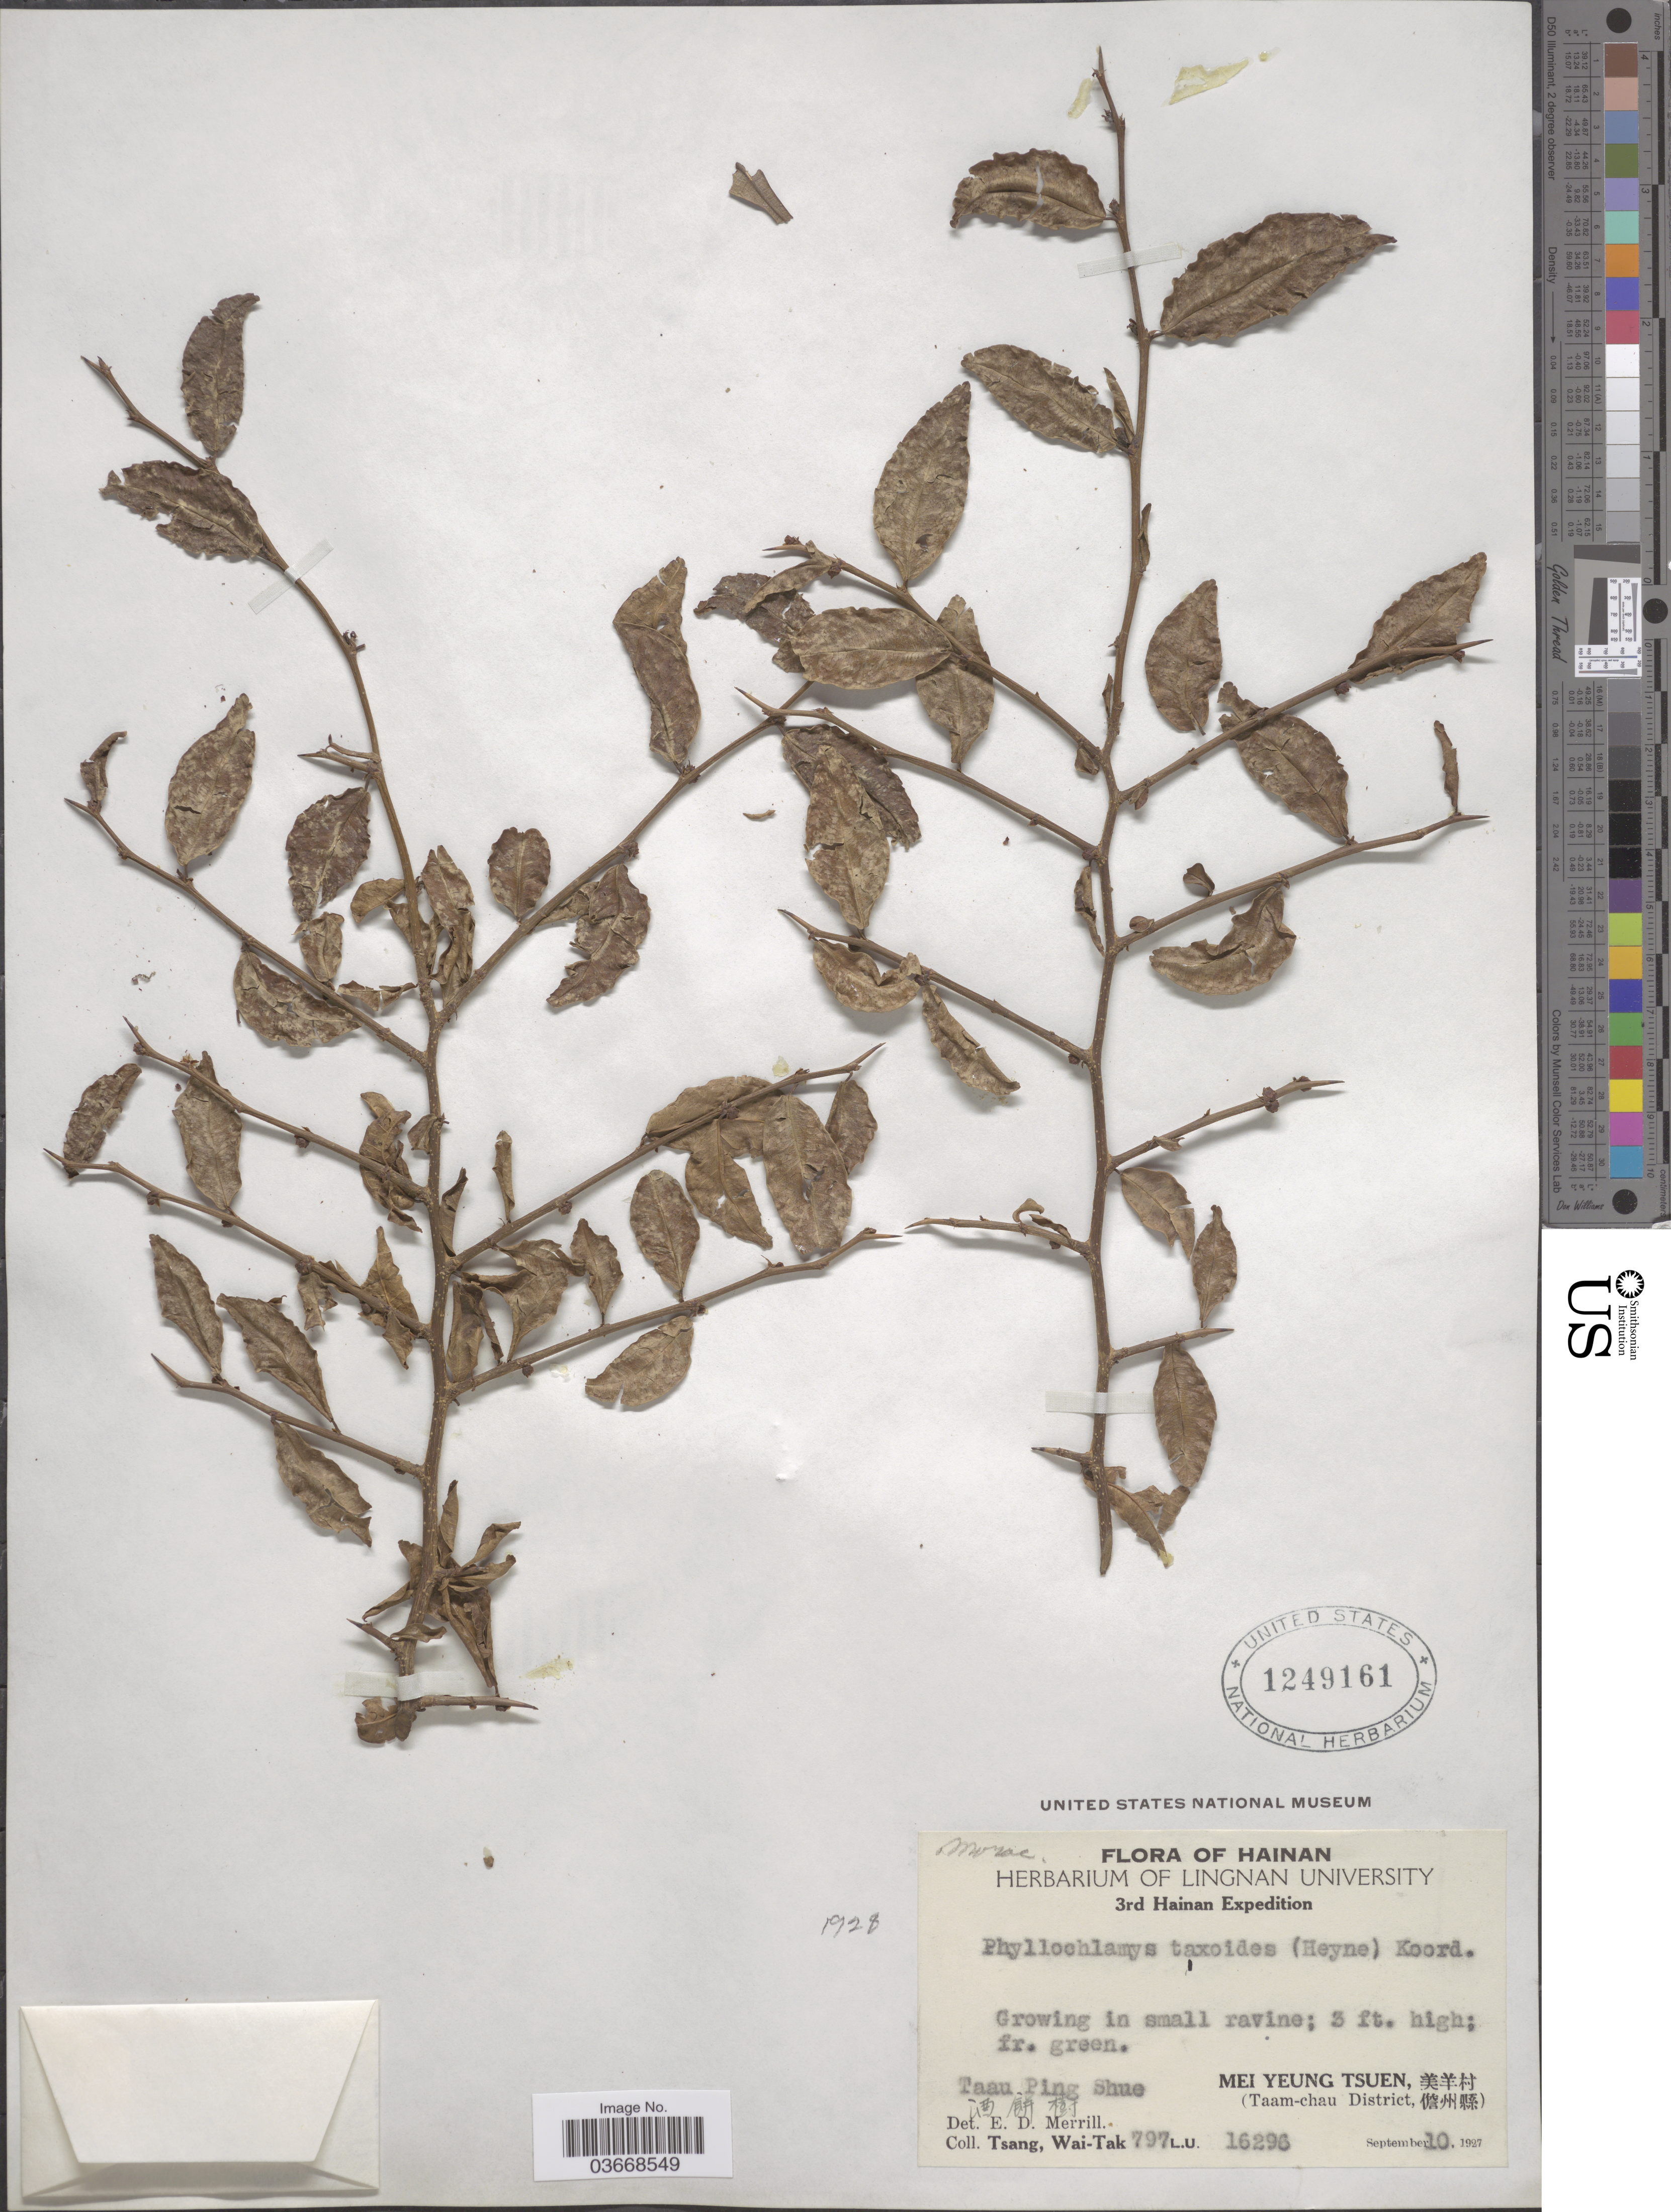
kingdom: Plantae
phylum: Tracheophyta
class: Magnoliopsida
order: Rosales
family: Moraceae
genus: Taxotrophis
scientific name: Taxotrophis taxoides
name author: (B. Heyne ex Roth) Chew ex E. M. Gardner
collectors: W. T. Tsang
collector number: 797L.U.16296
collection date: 1927-09-10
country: China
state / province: Hainan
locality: Taau Ping Shue X. Mei Yueng Tsuen, X. (Taam-chau District, X).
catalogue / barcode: US 1249161